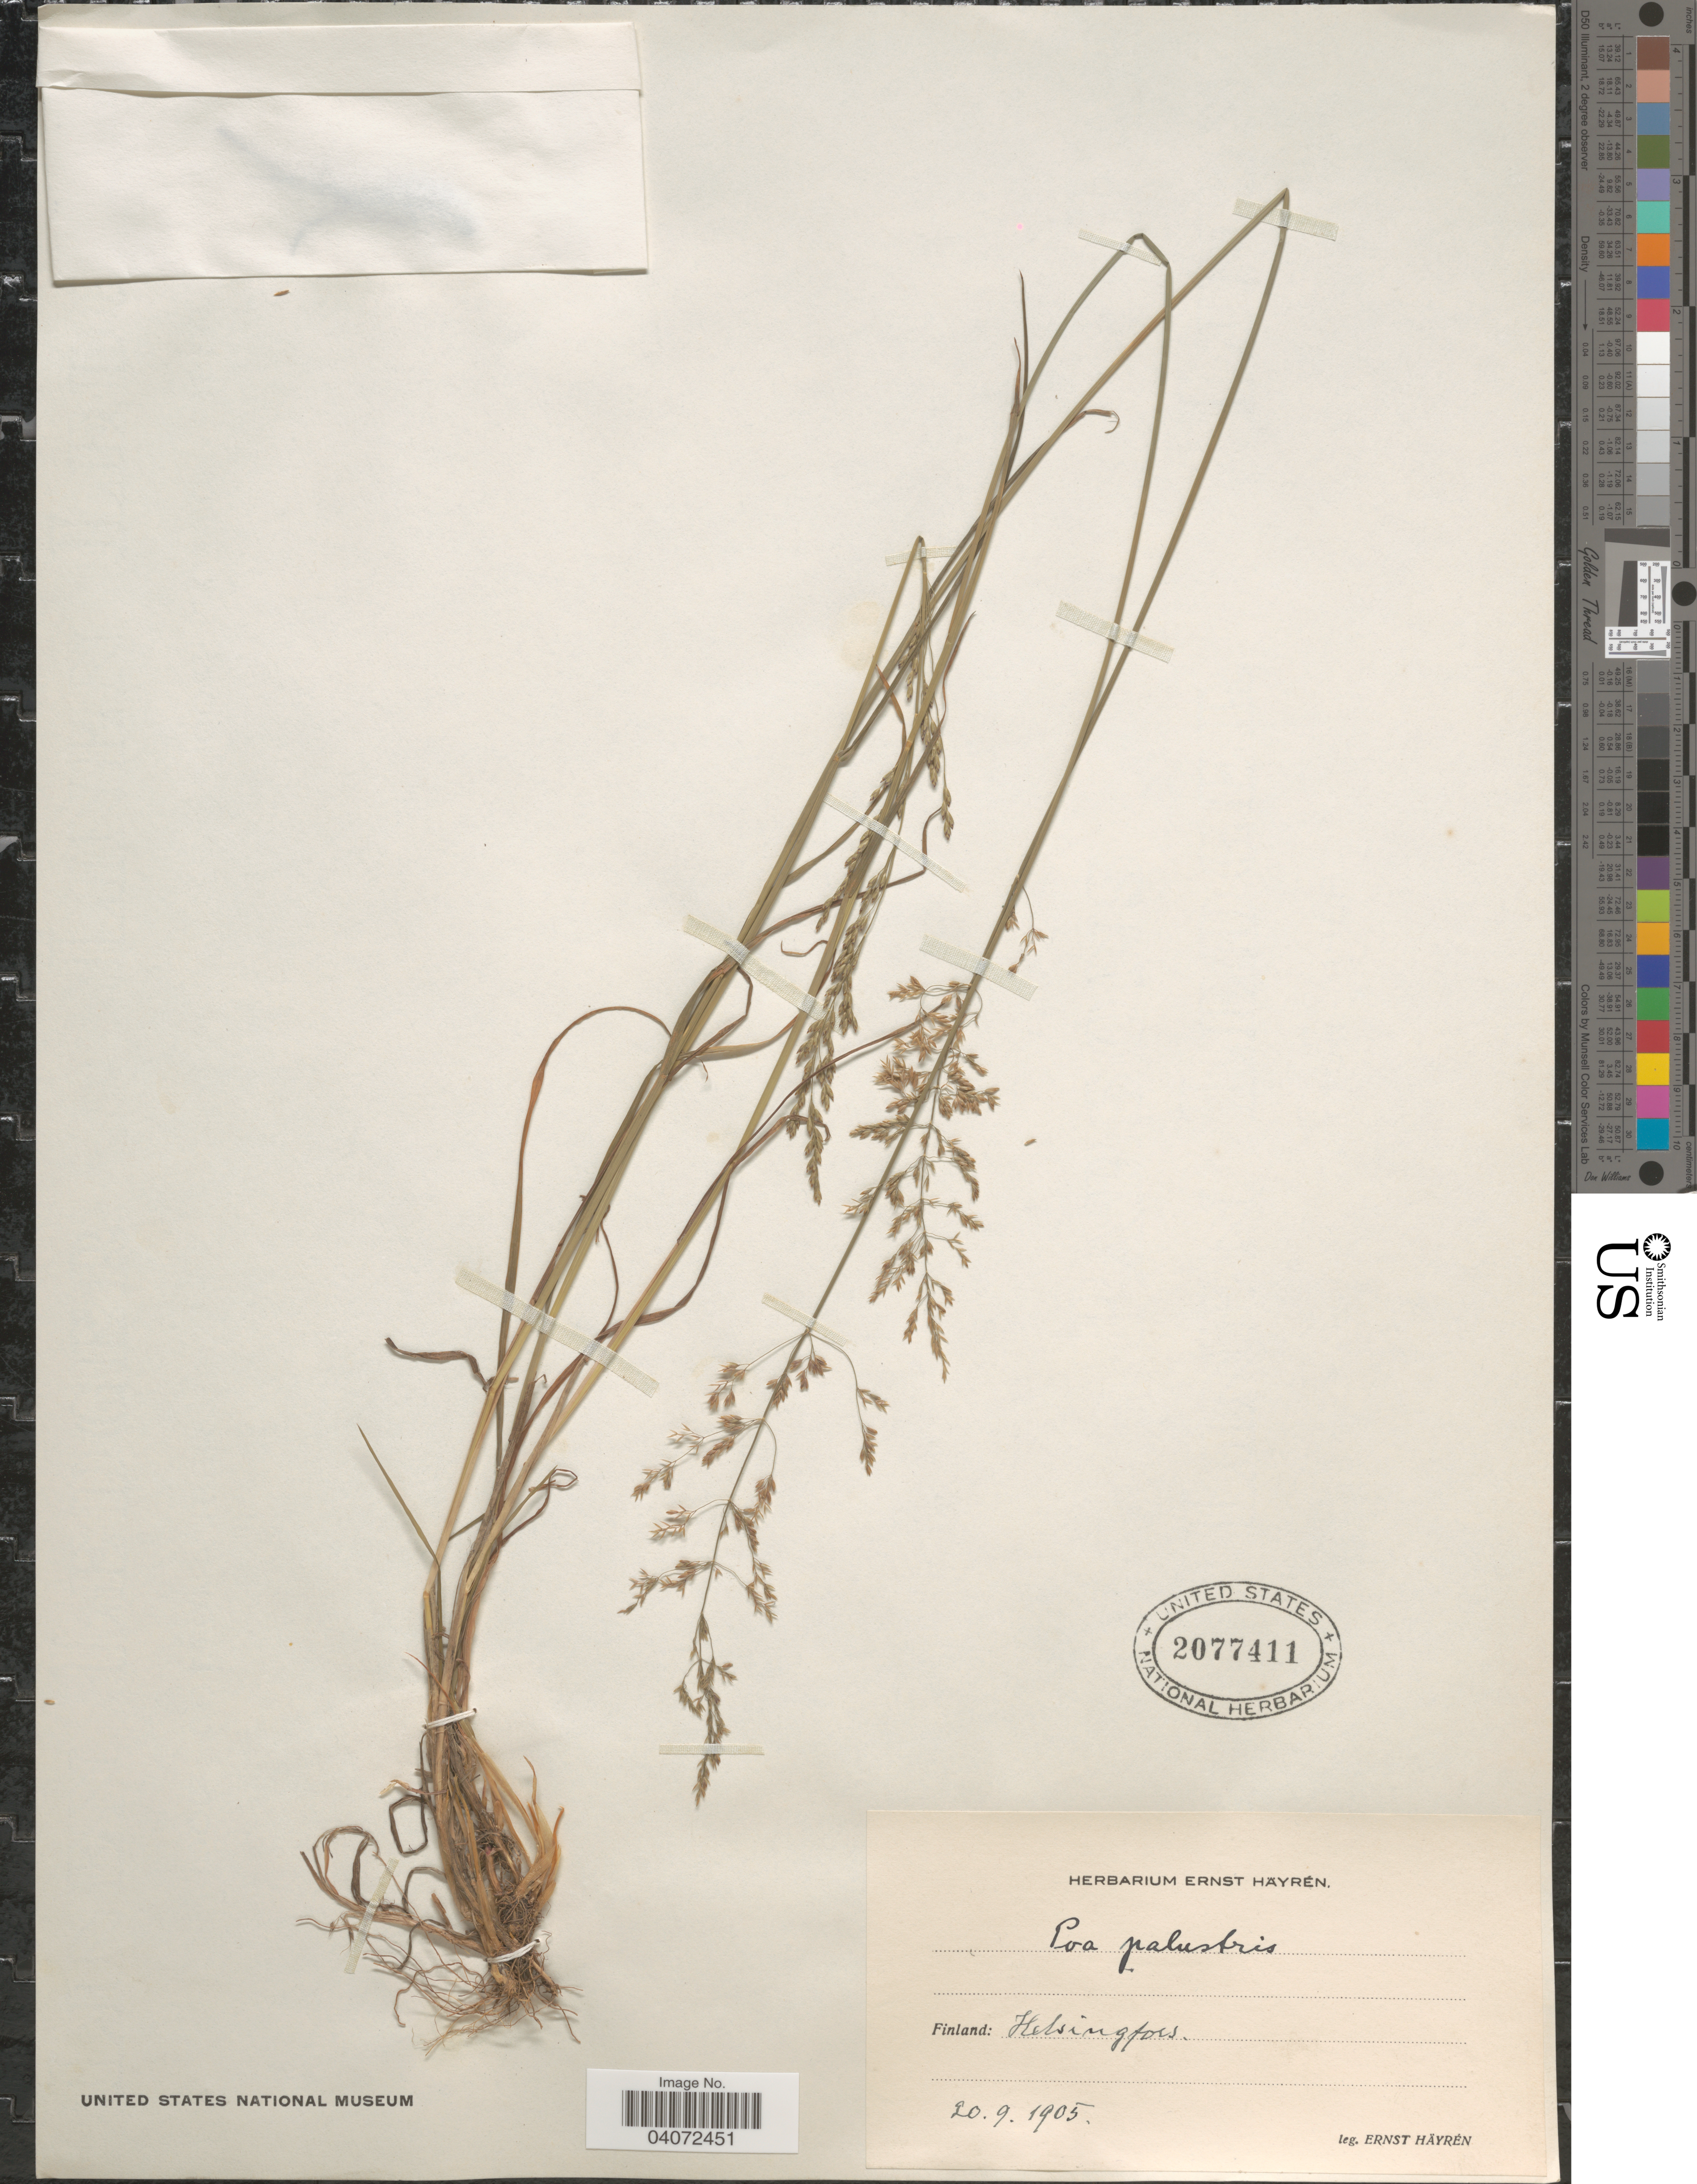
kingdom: Plantae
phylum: Tracheophyta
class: Liliopsida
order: Poales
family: Poaceae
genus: Poa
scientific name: Poa palustris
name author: L.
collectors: E. Hayren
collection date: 1905-09-20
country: Finland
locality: Helsingfors.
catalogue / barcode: US 2077411